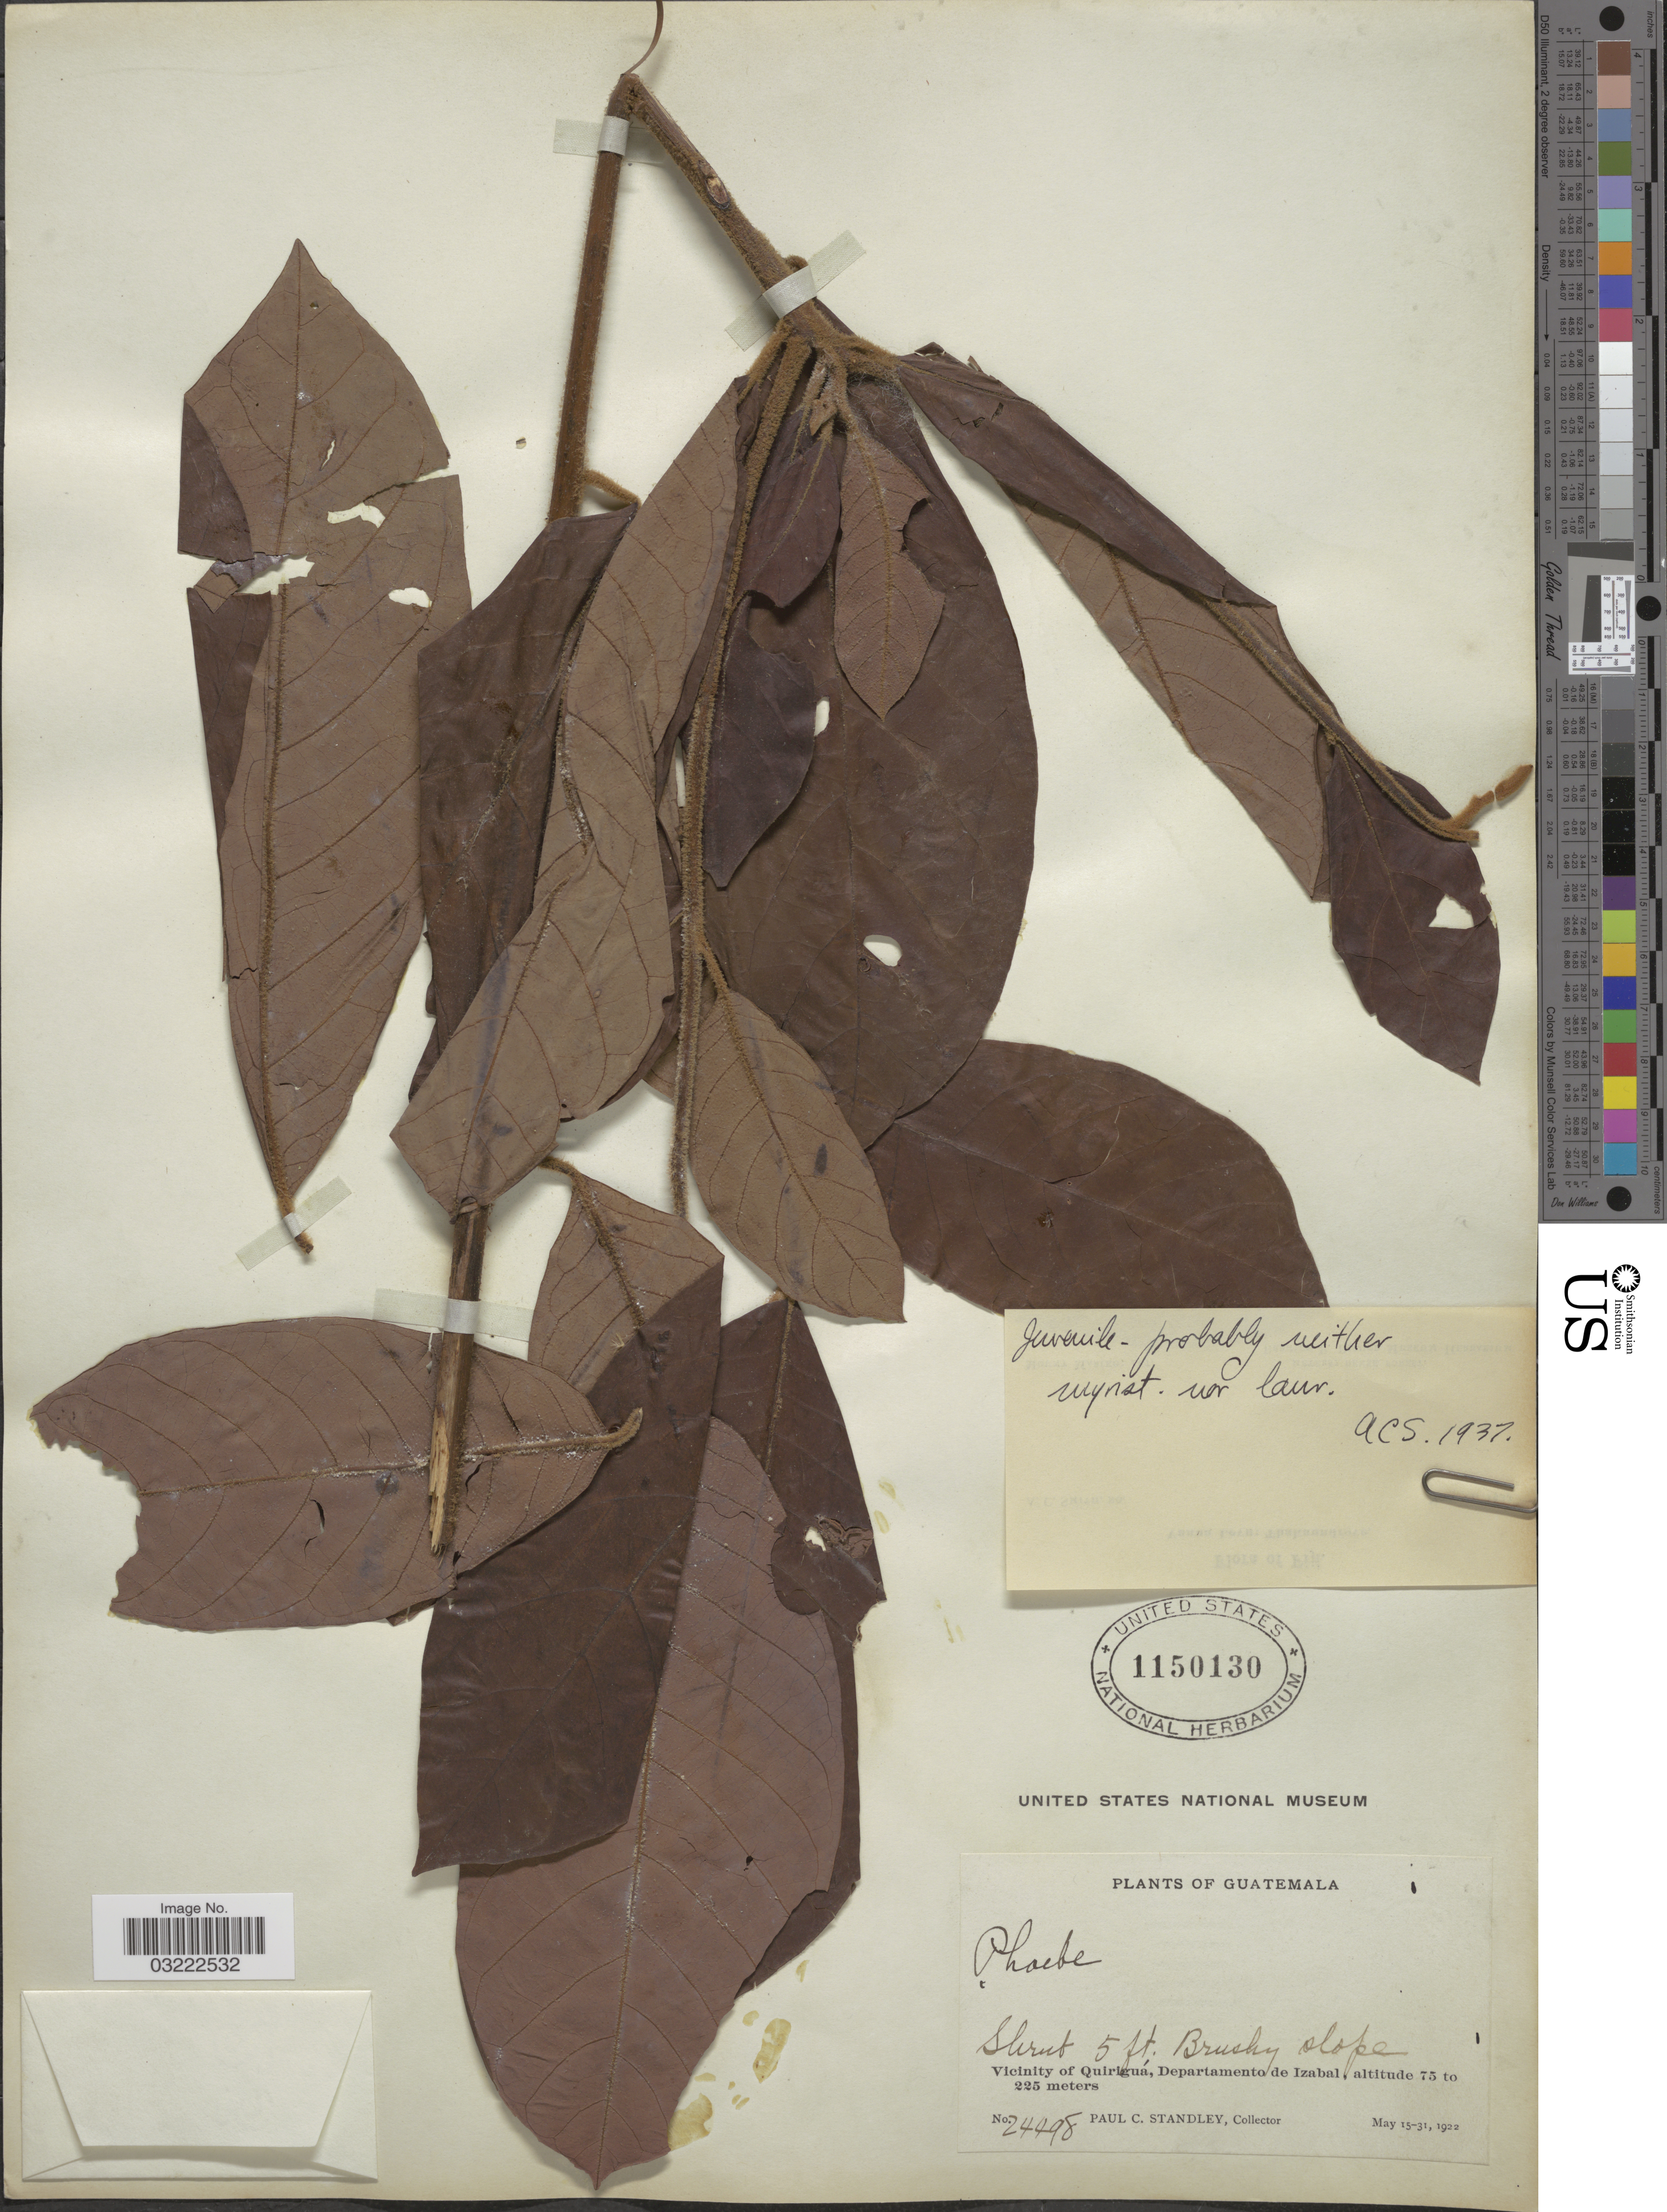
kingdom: Plantae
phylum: Tracheophyta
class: Magnoliopsida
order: Magnoliales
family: Myristicaceae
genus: Virola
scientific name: Virola sp.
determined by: Londoño-Echeverri, Y.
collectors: P. C. Standley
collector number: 24498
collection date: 1922-05-15/1922-05-31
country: Guatemala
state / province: Izabal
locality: Vicinity of Quiriguá, Departamento de Izabal.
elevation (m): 75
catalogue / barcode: US 1150130